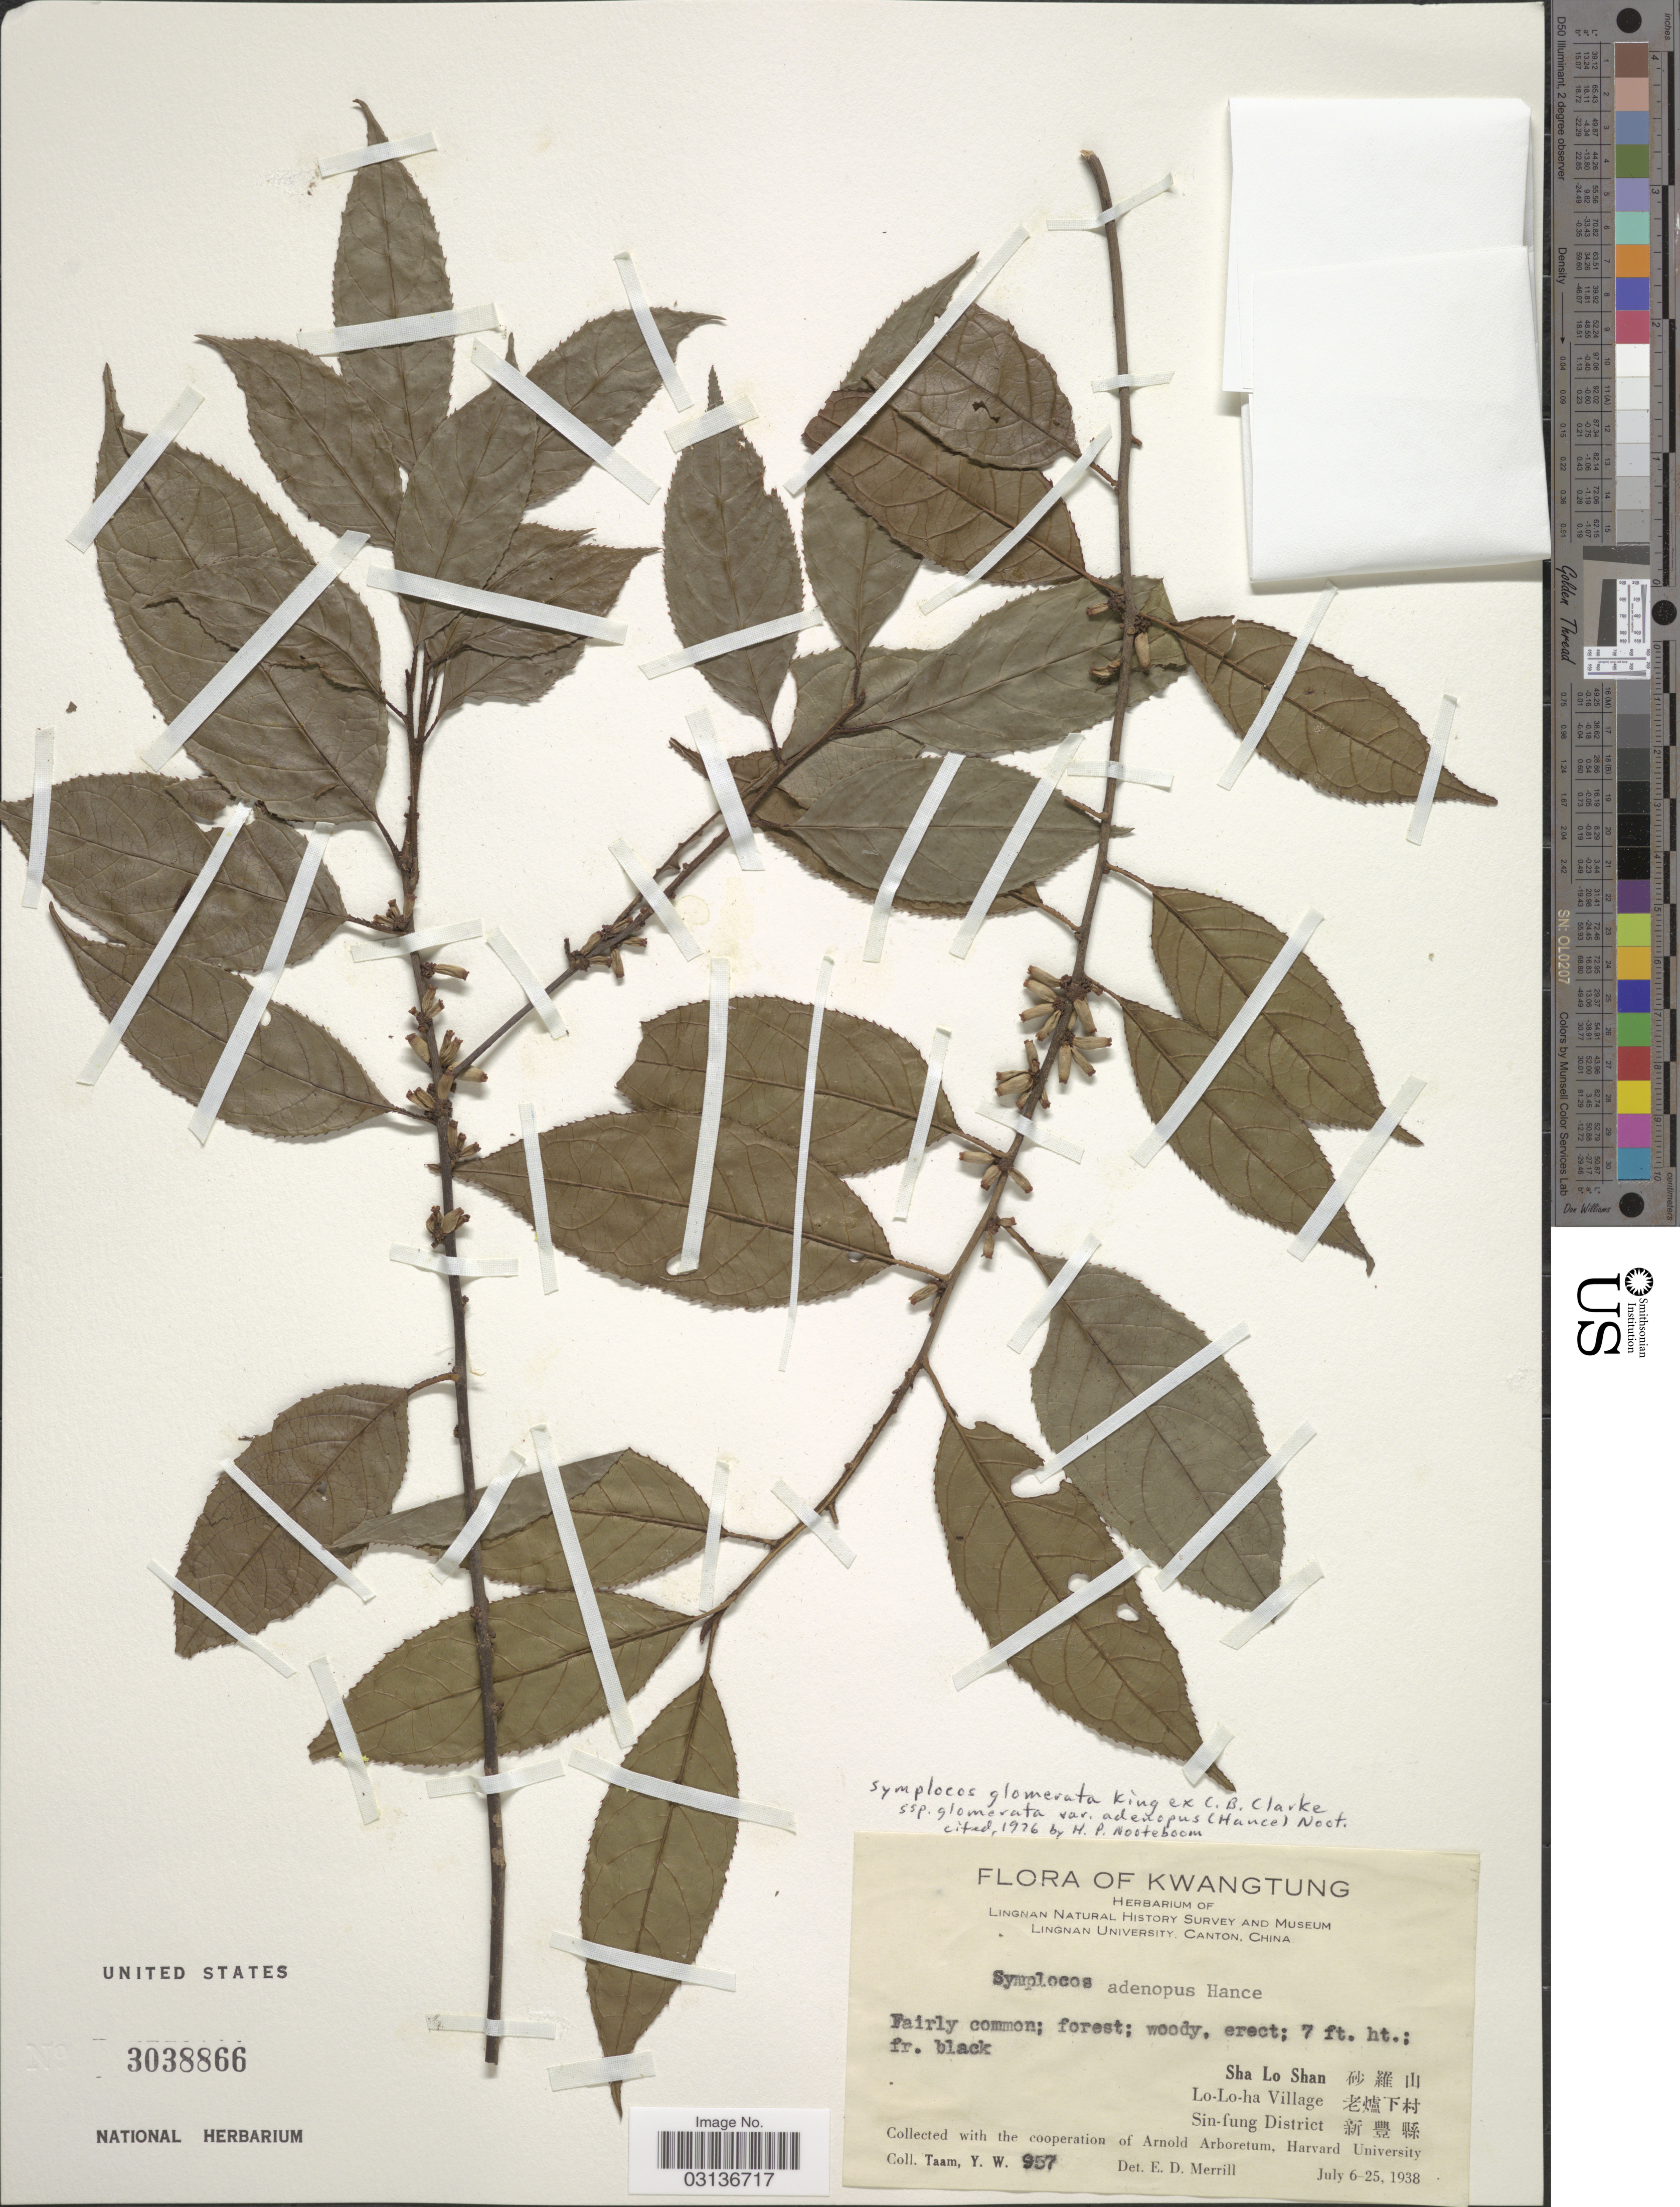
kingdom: Plantae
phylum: Tracheophyta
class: Magnoliopsida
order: Ericales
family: Symplocaceae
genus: Symplocos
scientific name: Symplocos glomerata var. adenopus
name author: (Hance) Noot.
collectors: Y. W. Taam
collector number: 957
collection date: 1938-07-06/1938-07-25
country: China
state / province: Guangdong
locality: Kwatung.Sha Lo Shan Lo-Lo-ha Village Sin-fung District .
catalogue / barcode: US 3038866